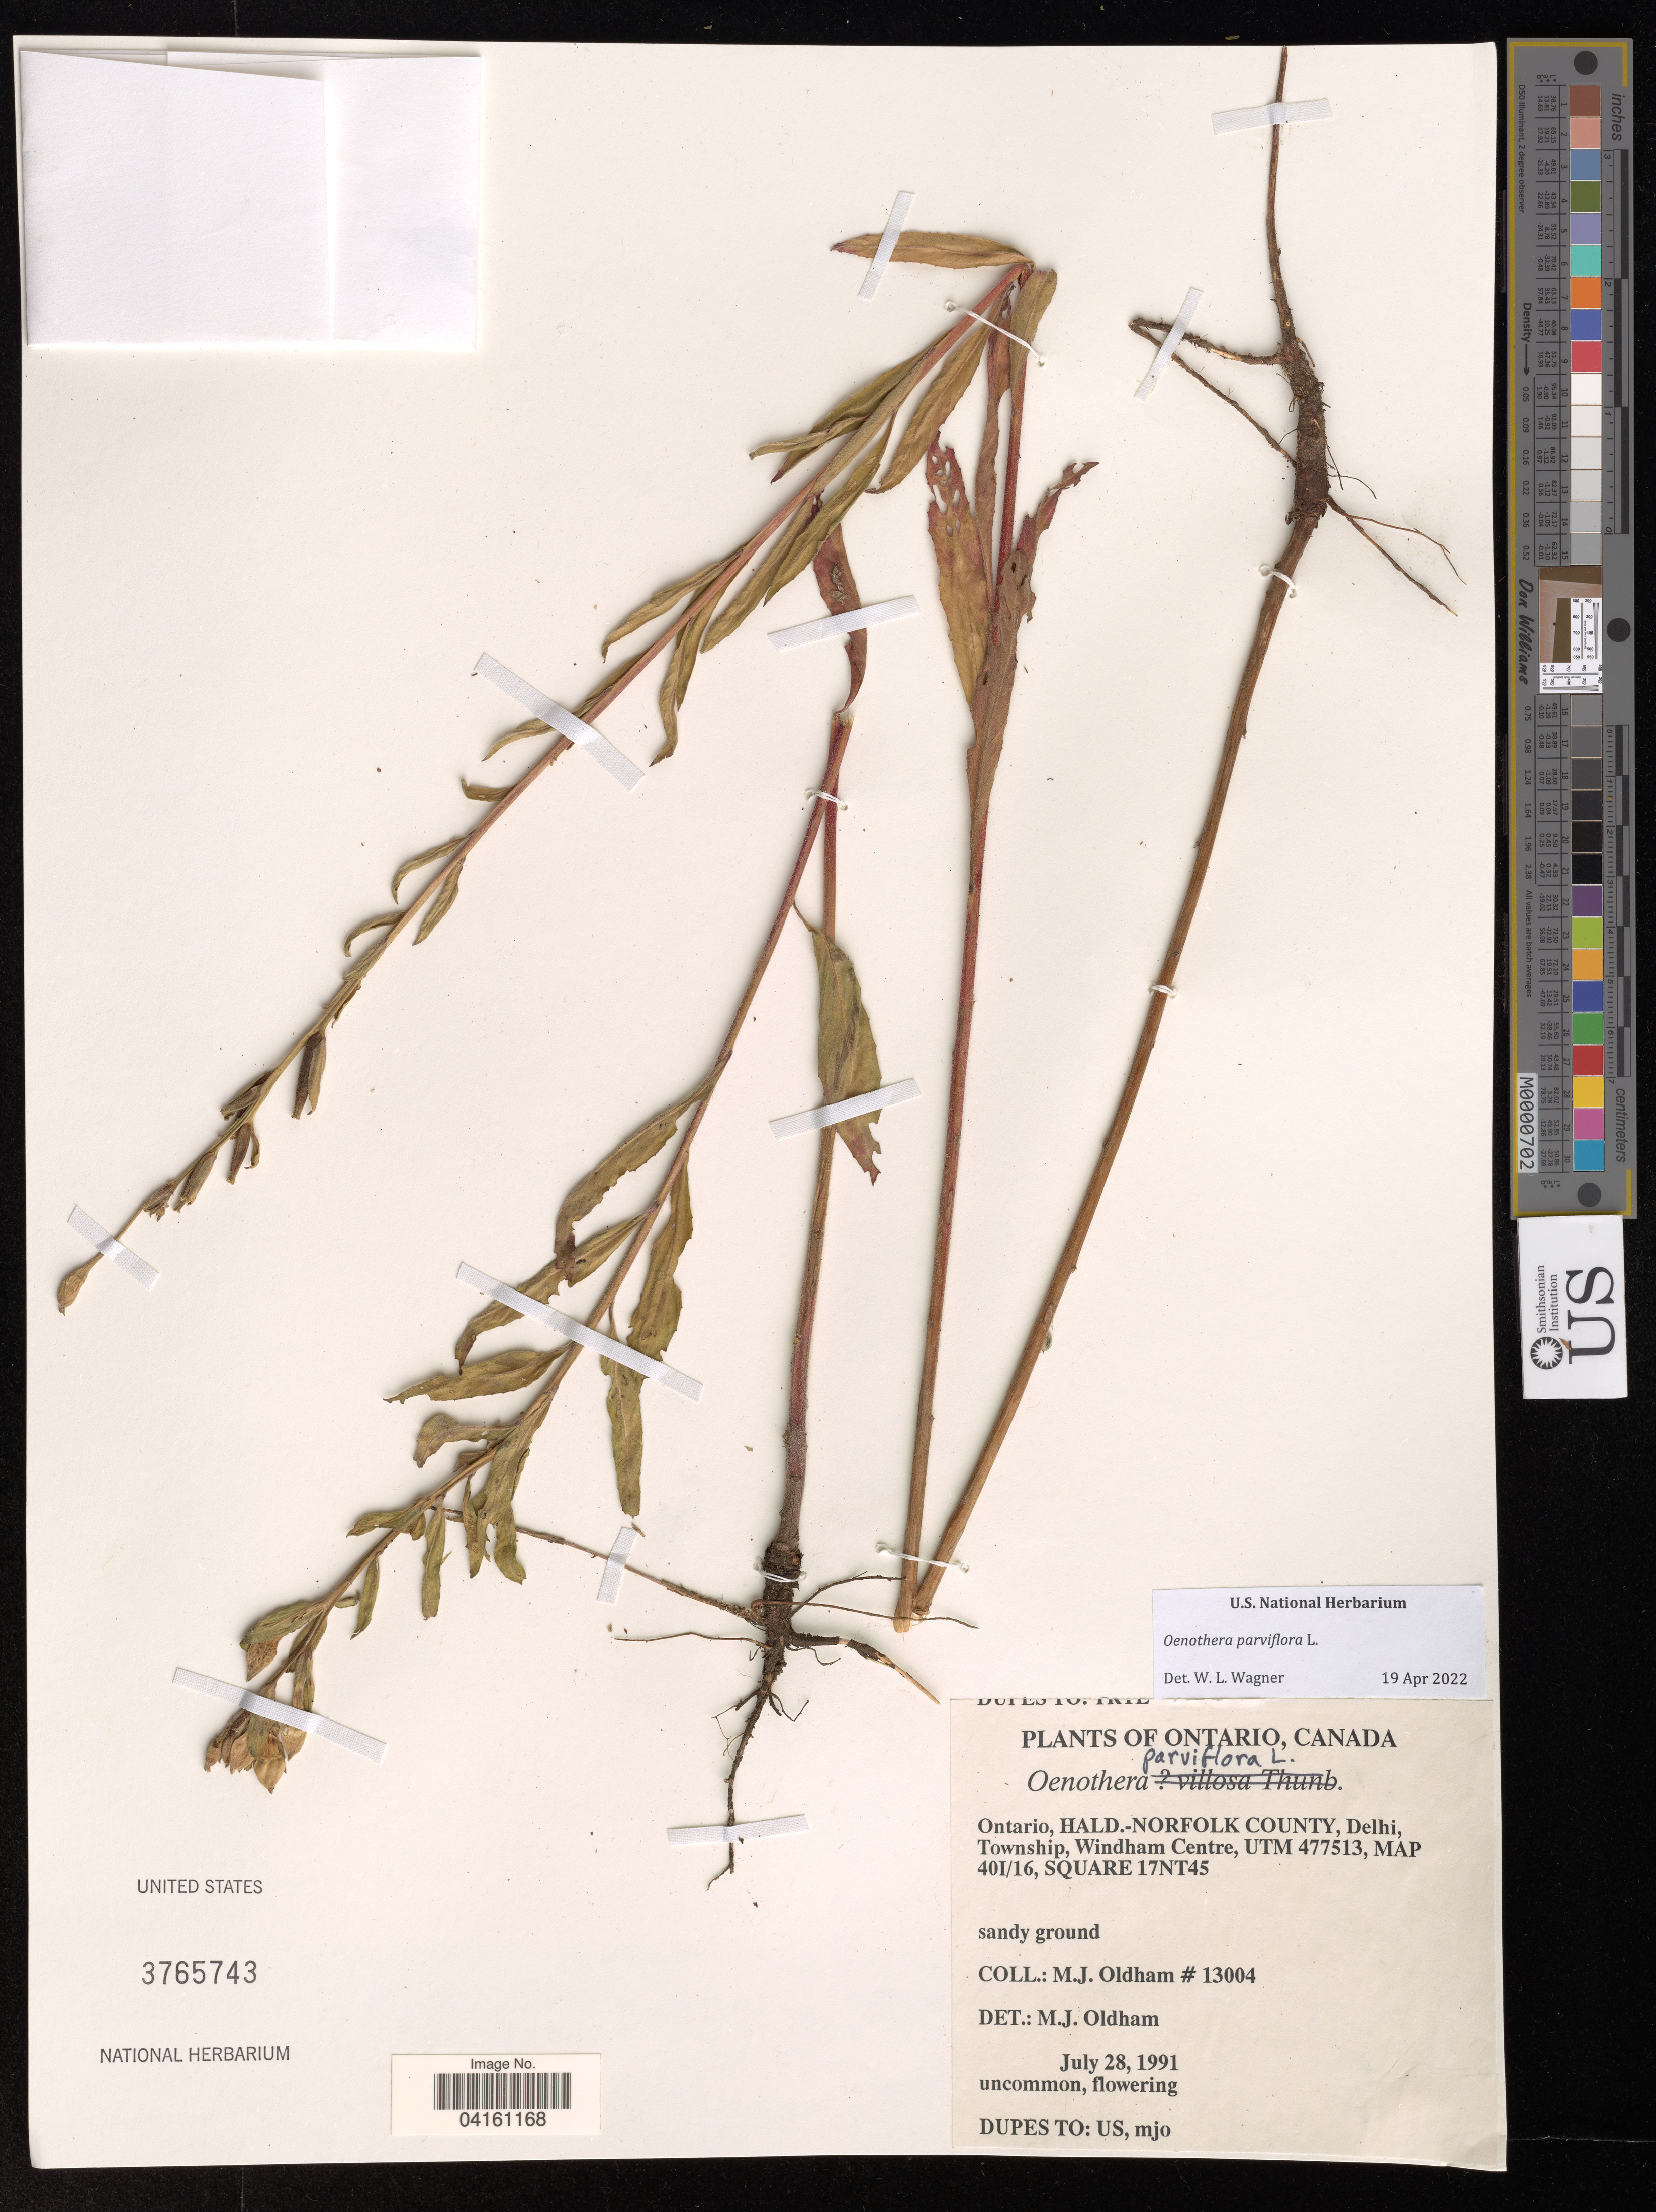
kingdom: Plantae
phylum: Tracheophyta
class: Magnoliopsida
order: Myrtales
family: Onagraceae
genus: Oenothera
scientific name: Oenothera parviflora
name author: L.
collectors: M. Oldham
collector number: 13004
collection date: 1991-07-28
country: Canada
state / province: Ontario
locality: Hald-Norfolk County, Delhi, Township, Windham Centre, UTM 477513, Map 40I/16, Square 17NT45.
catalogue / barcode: US 3765743